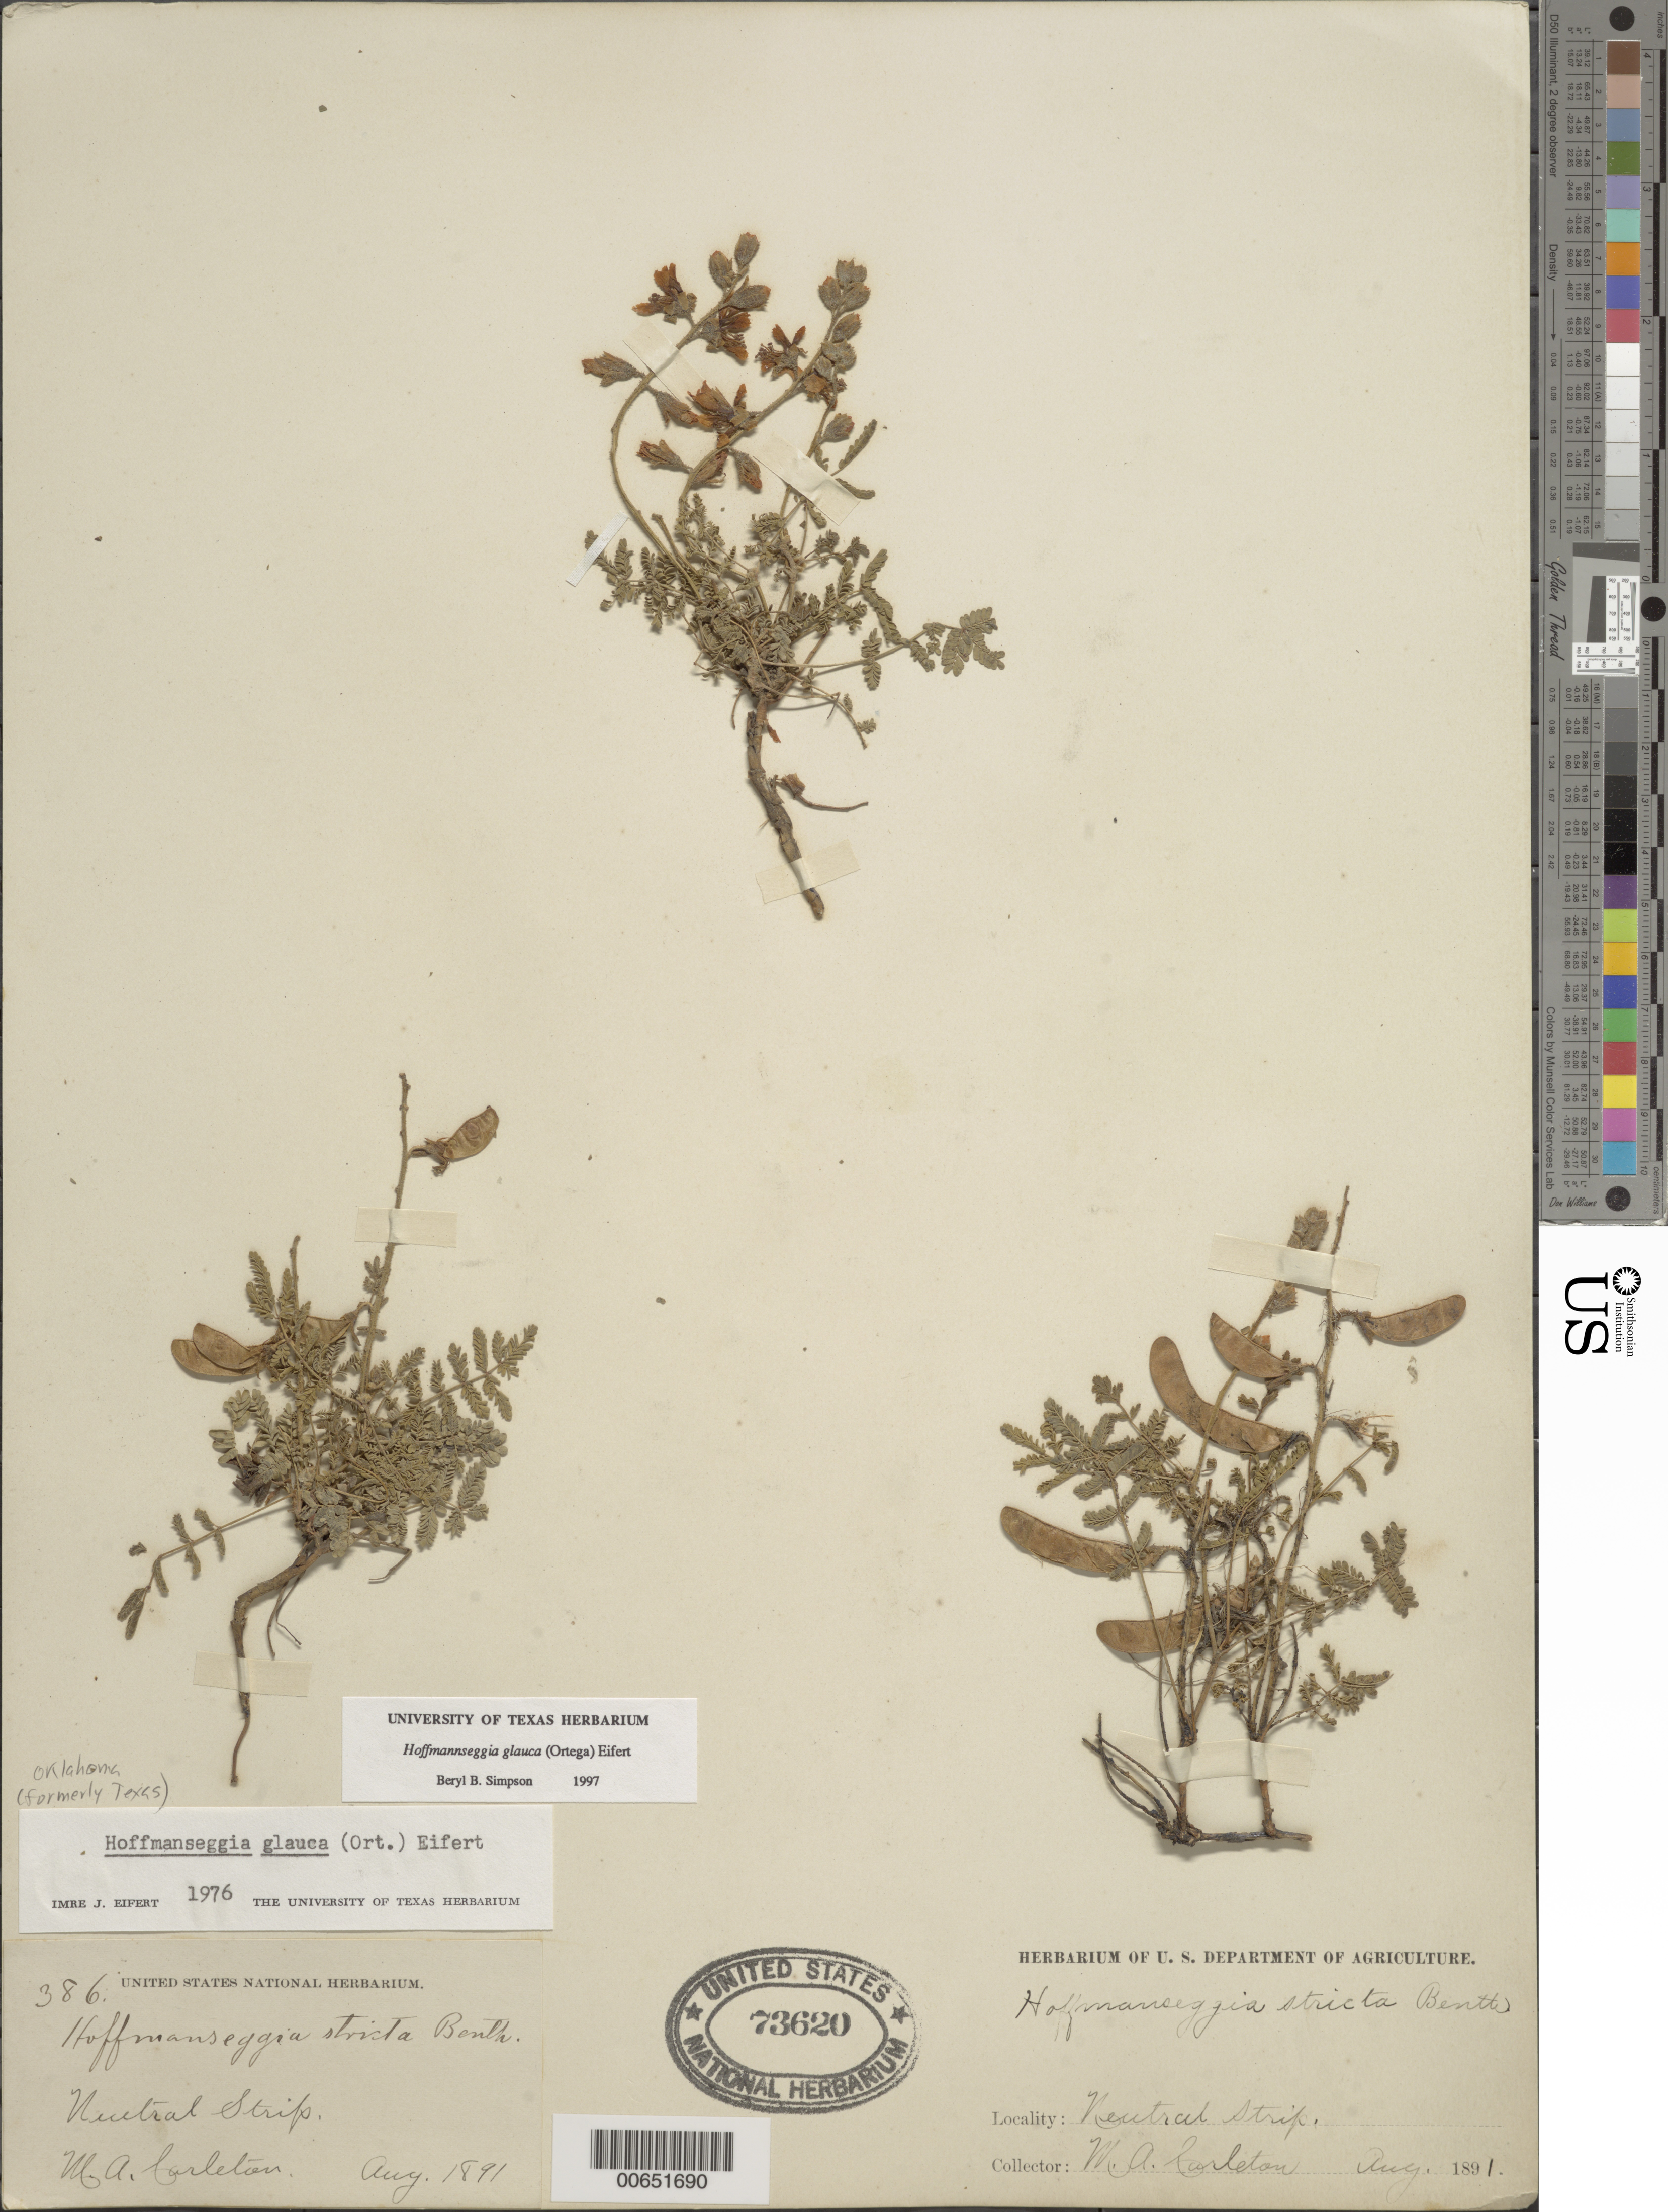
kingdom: Plantae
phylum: Tracheophyta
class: Magnoliopsida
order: Fabales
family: Fabaceae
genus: Hoffmannseggia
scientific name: Hoffmannseggia glauca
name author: (Ortega) Eifert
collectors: M. A. Carleton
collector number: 386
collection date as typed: Aug 1891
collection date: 1891-08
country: United States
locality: Neutral strip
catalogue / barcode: US 73620